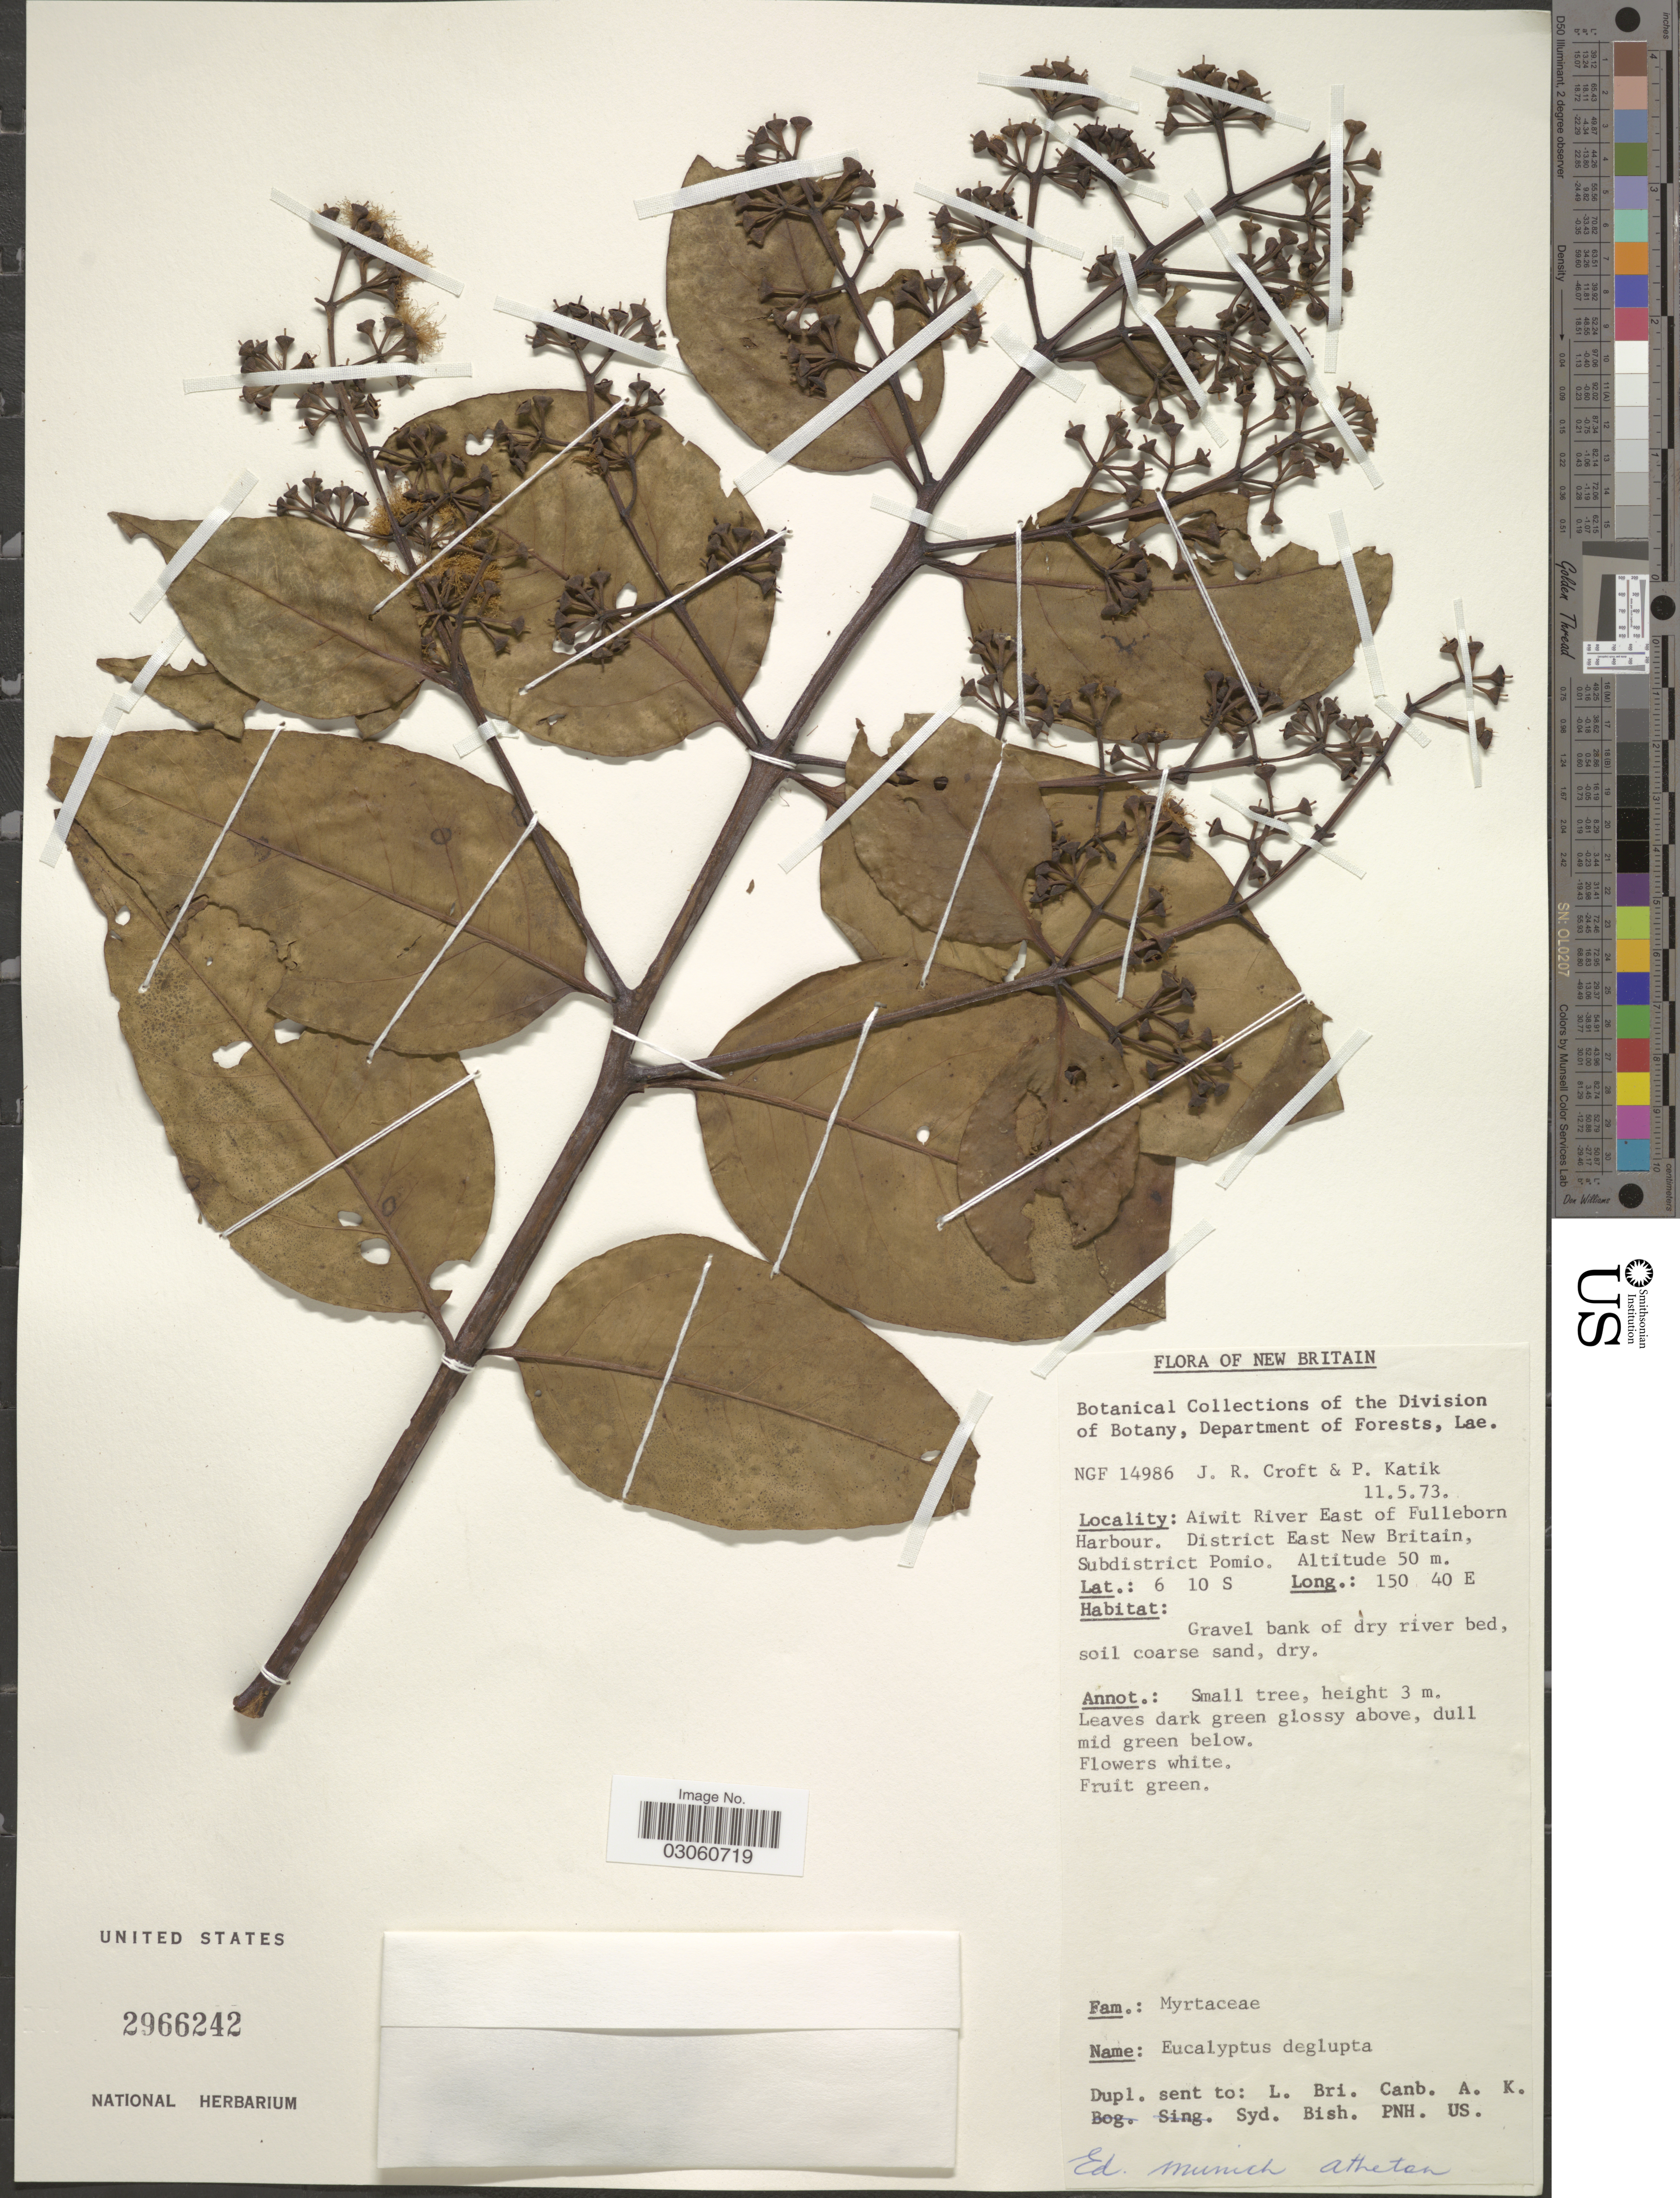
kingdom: Plantae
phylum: Tracheophyta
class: Magnoliopsida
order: Myrtales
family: Myrtaceae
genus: Eucalyptus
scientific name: Eucalyptus deglupta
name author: Blume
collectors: J. R. Croft & P. Katik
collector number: NGF 14986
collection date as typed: Transcribed d/m/y: 11/5/73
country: Papua New Guinea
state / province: East New Britain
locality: New Britain. Aiwit River East of Fulleborn Harbour. District East New Britain, Subdistrict Pomio.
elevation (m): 50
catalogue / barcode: US 2966242